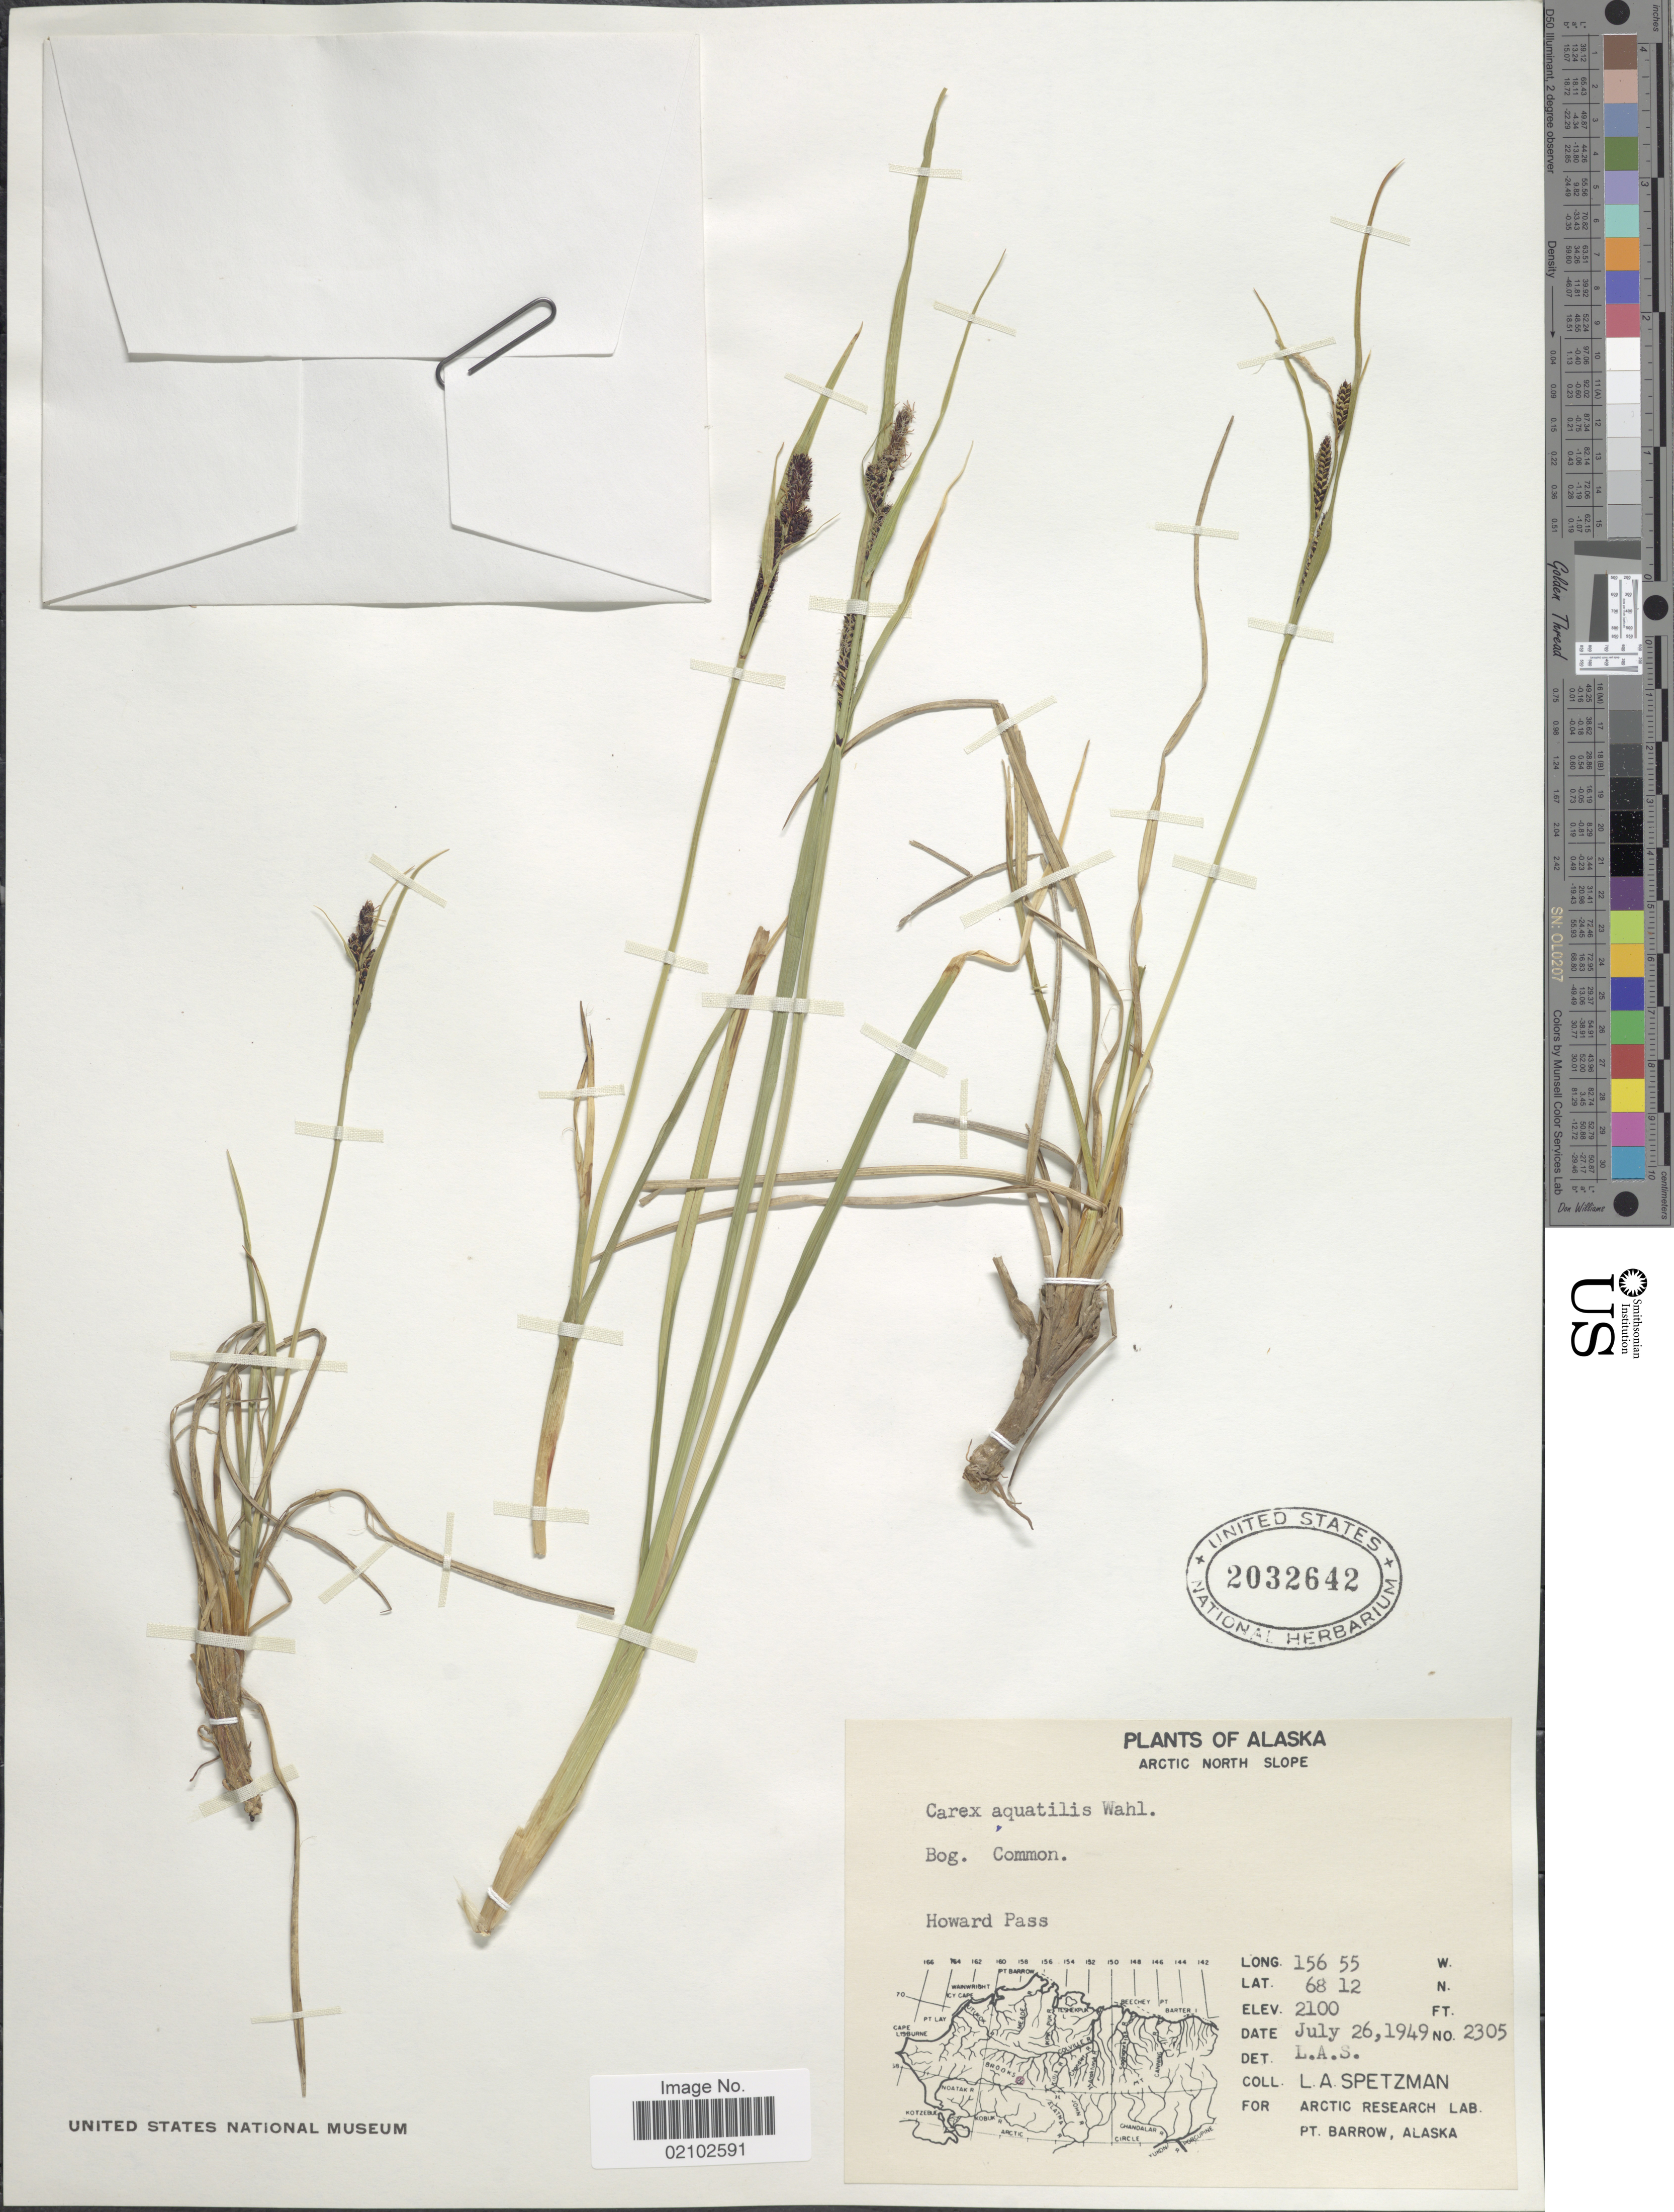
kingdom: Plantae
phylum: Tracheophyta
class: Liliopsida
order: Poales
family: Cyperaceae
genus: Carex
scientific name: Carex aquatilis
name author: Wahlenb.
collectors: L. Spetzman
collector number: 2305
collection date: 1949-07-26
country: United States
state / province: Alaska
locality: Arctic North Slope, Bog. Common. Howard Pass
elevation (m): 640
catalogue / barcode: US 2032642